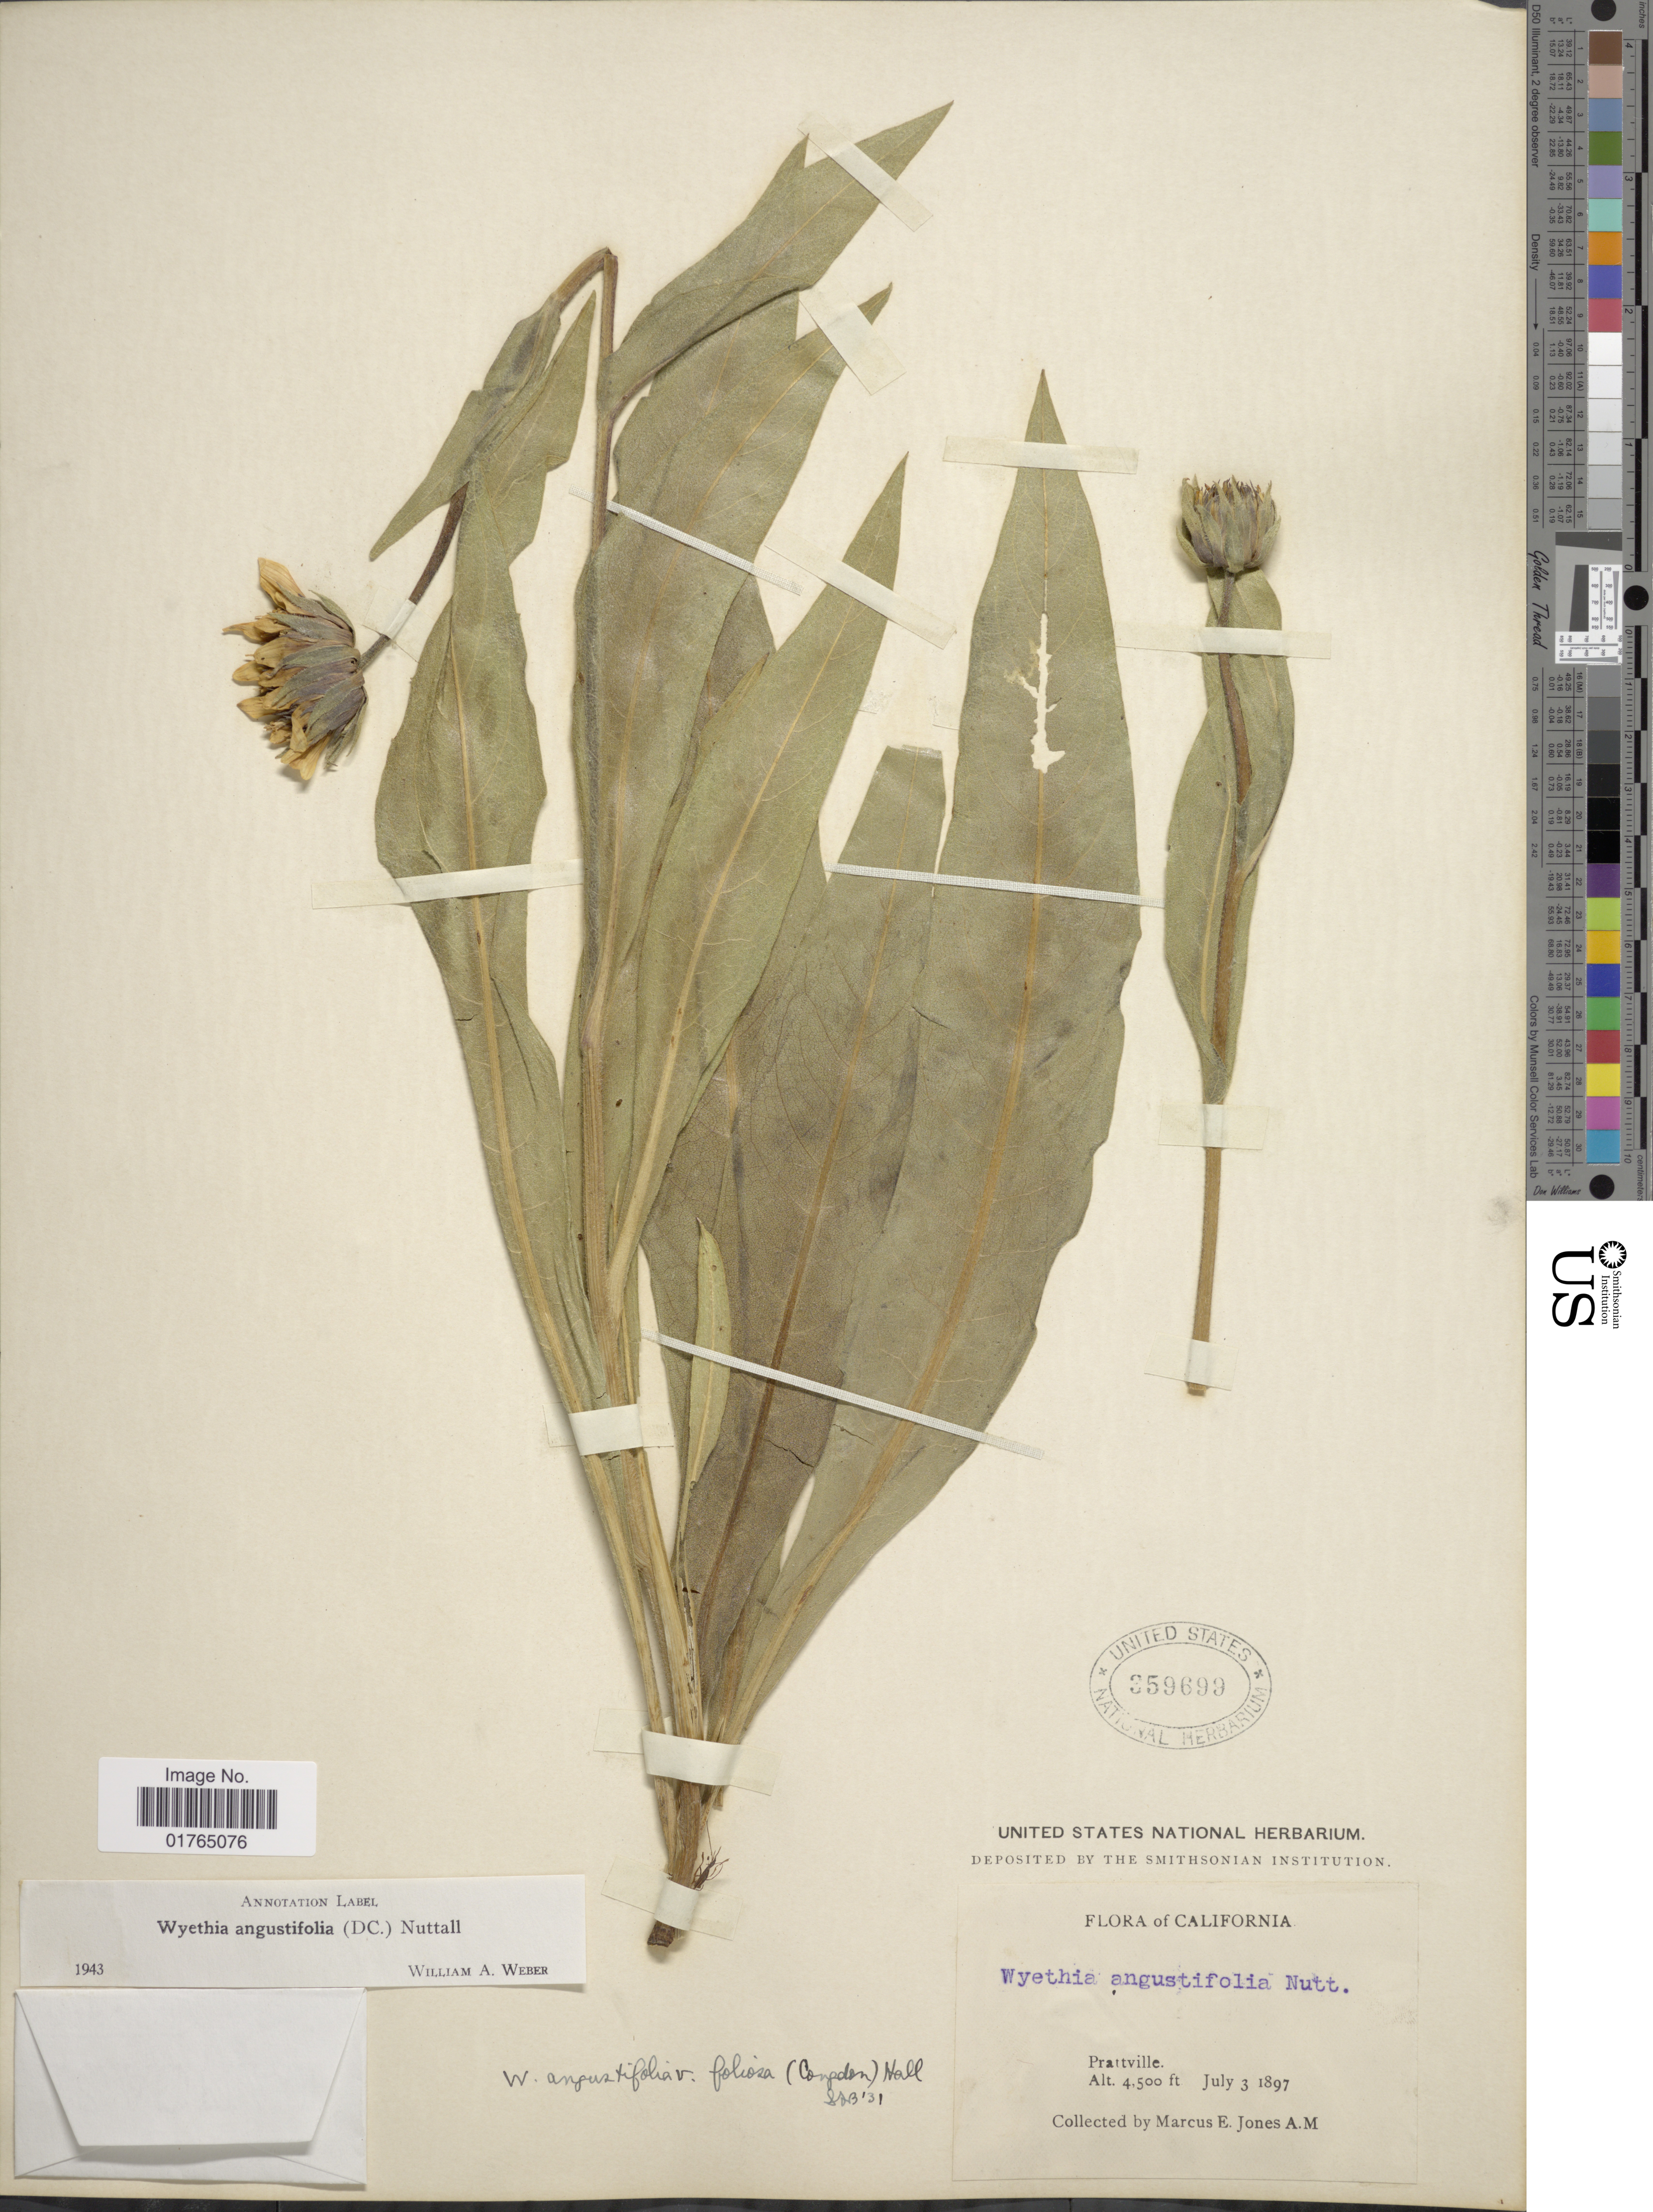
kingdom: Plantae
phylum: Tracheophyta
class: Magnoliopsida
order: Asterales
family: Asteraceae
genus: Wyethia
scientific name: Wyethia angustifolia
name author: (DC.) Nutt.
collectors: M. E. Jones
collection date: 1897-07-03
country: United States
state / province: California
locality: Prattville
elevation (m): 1372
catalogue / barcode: US 359699